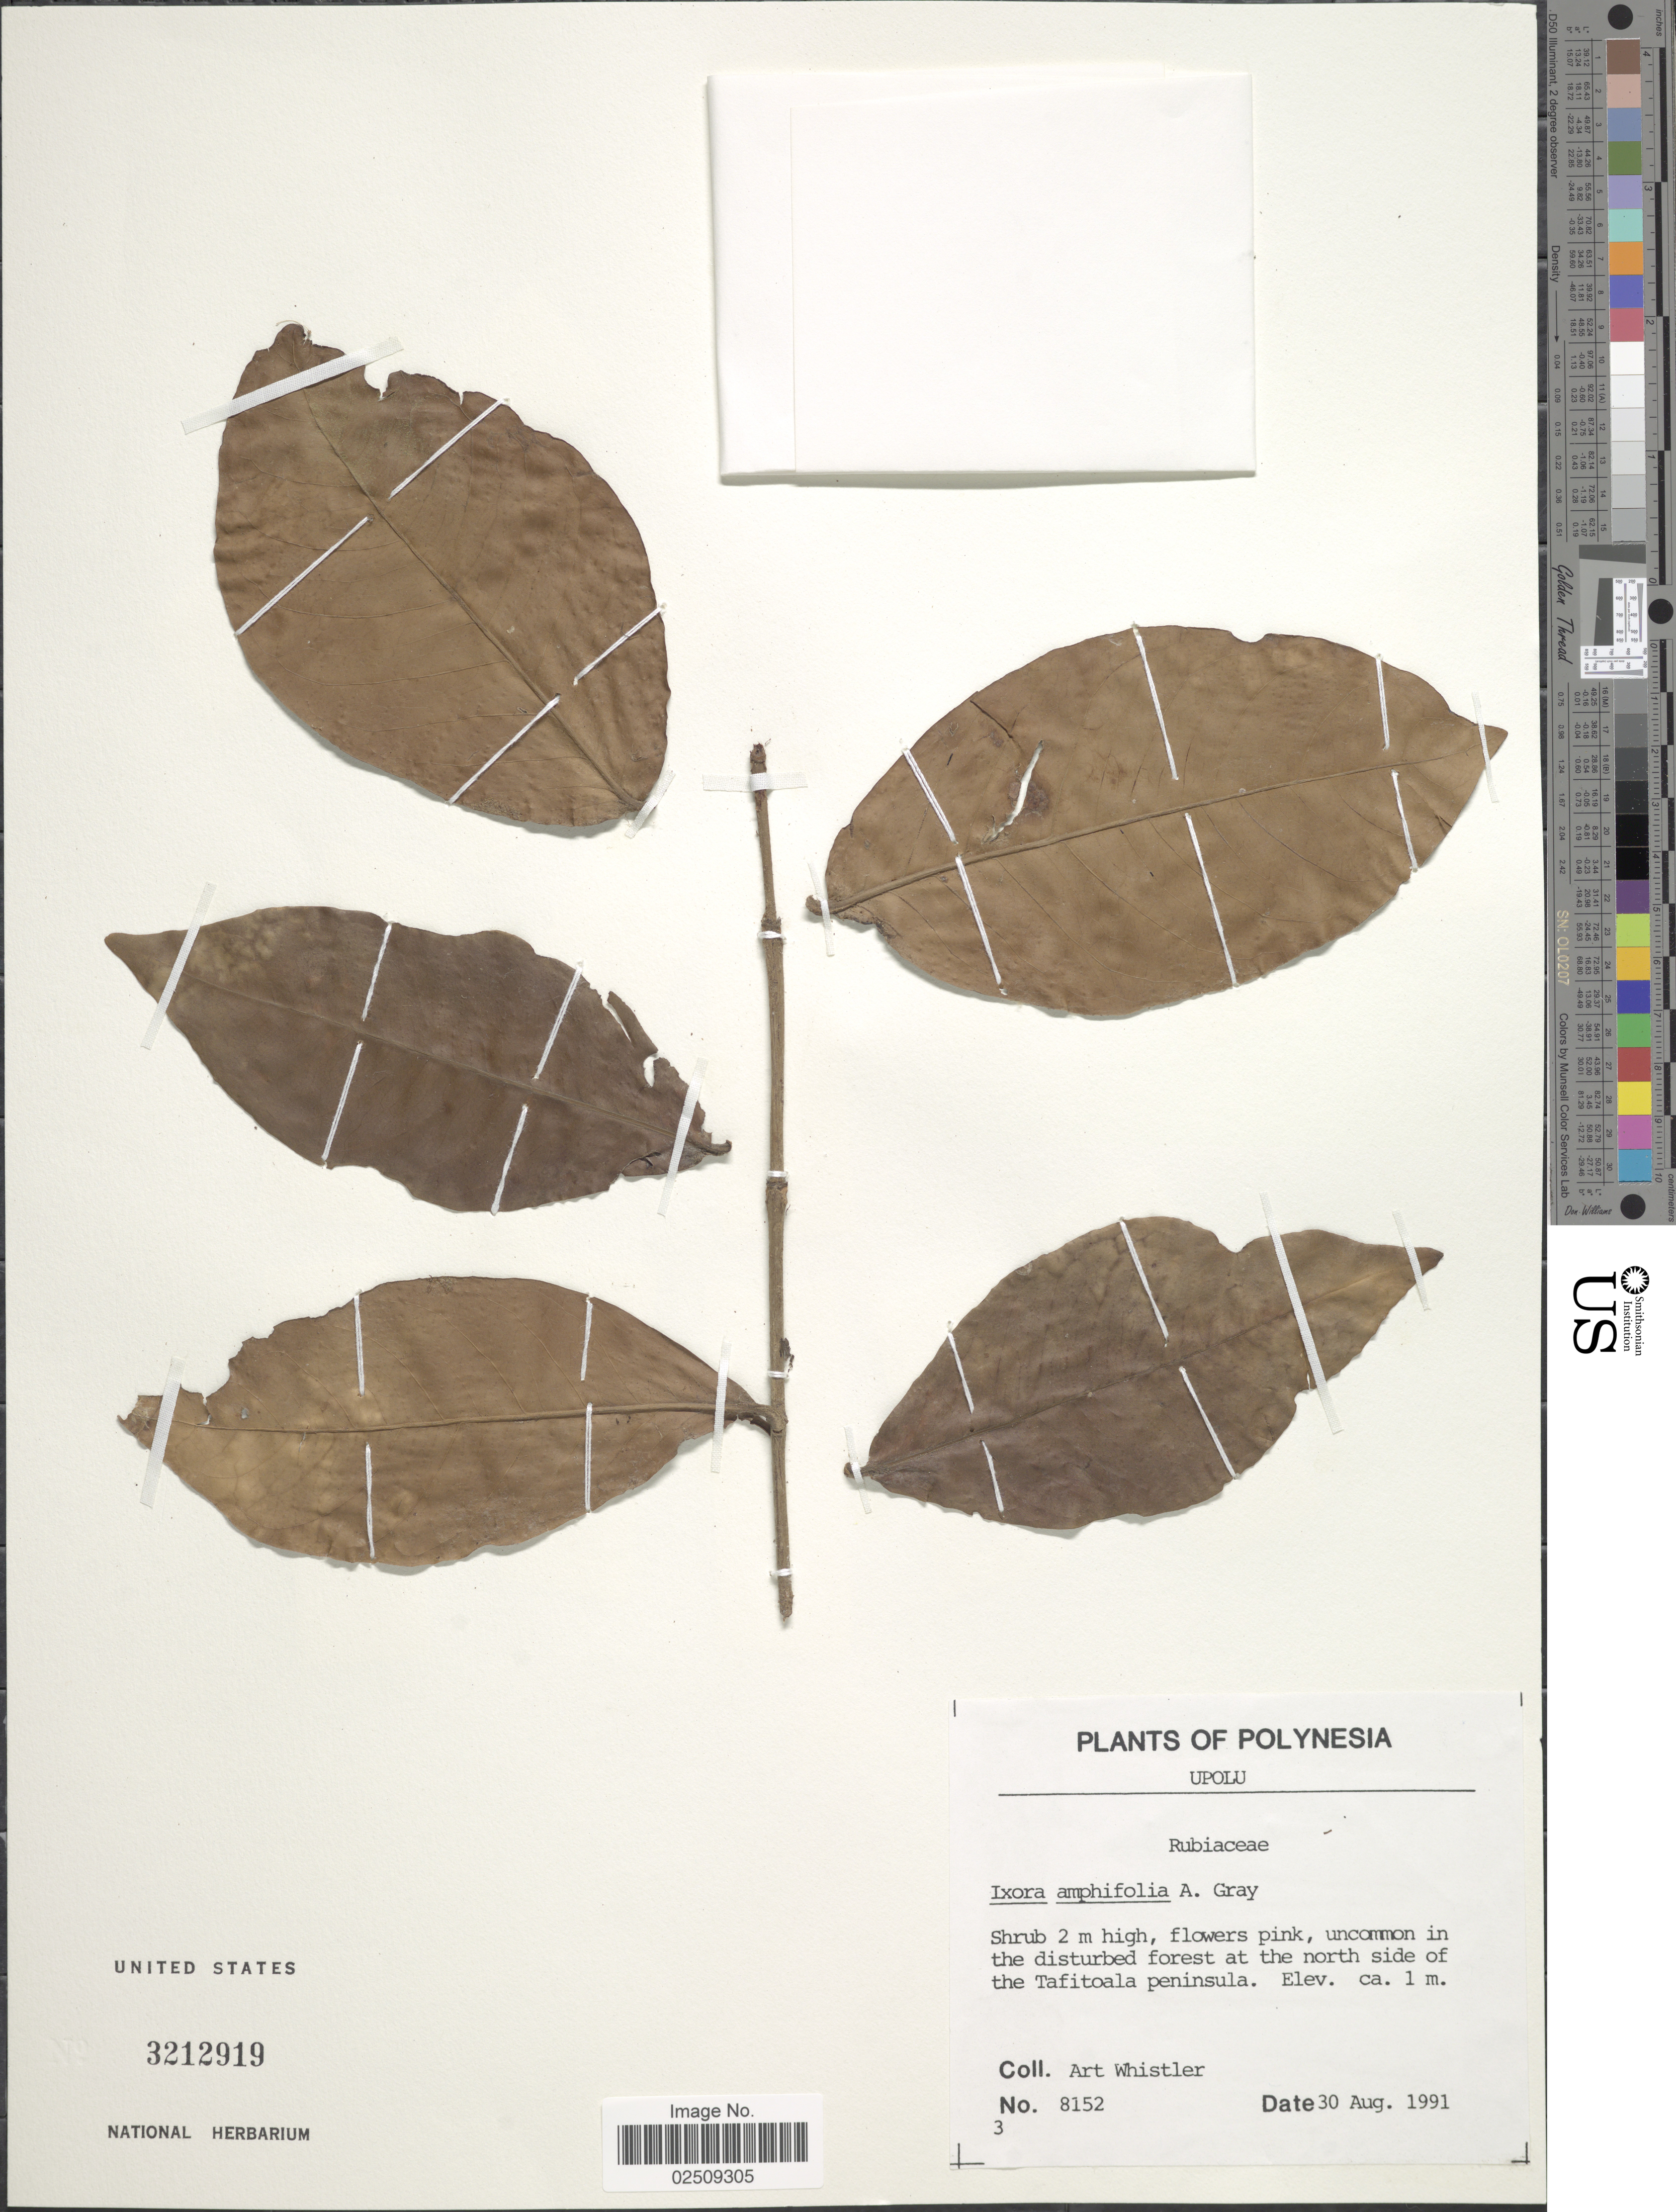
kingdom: Plantae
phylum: Tracheophyta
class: Magnoliopsida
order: Gentianales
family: Rubiaceae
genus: Ixora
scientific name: Ixora amplifolia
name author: A. Gray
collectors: A. Whistler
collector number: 8152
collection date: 1991-08-30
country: Samoa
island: Upolu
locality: Upolu. Uncommon in the disturbed forest at the north side of the Tafitoala peninsula.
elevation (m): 1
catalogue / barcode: US 3212919